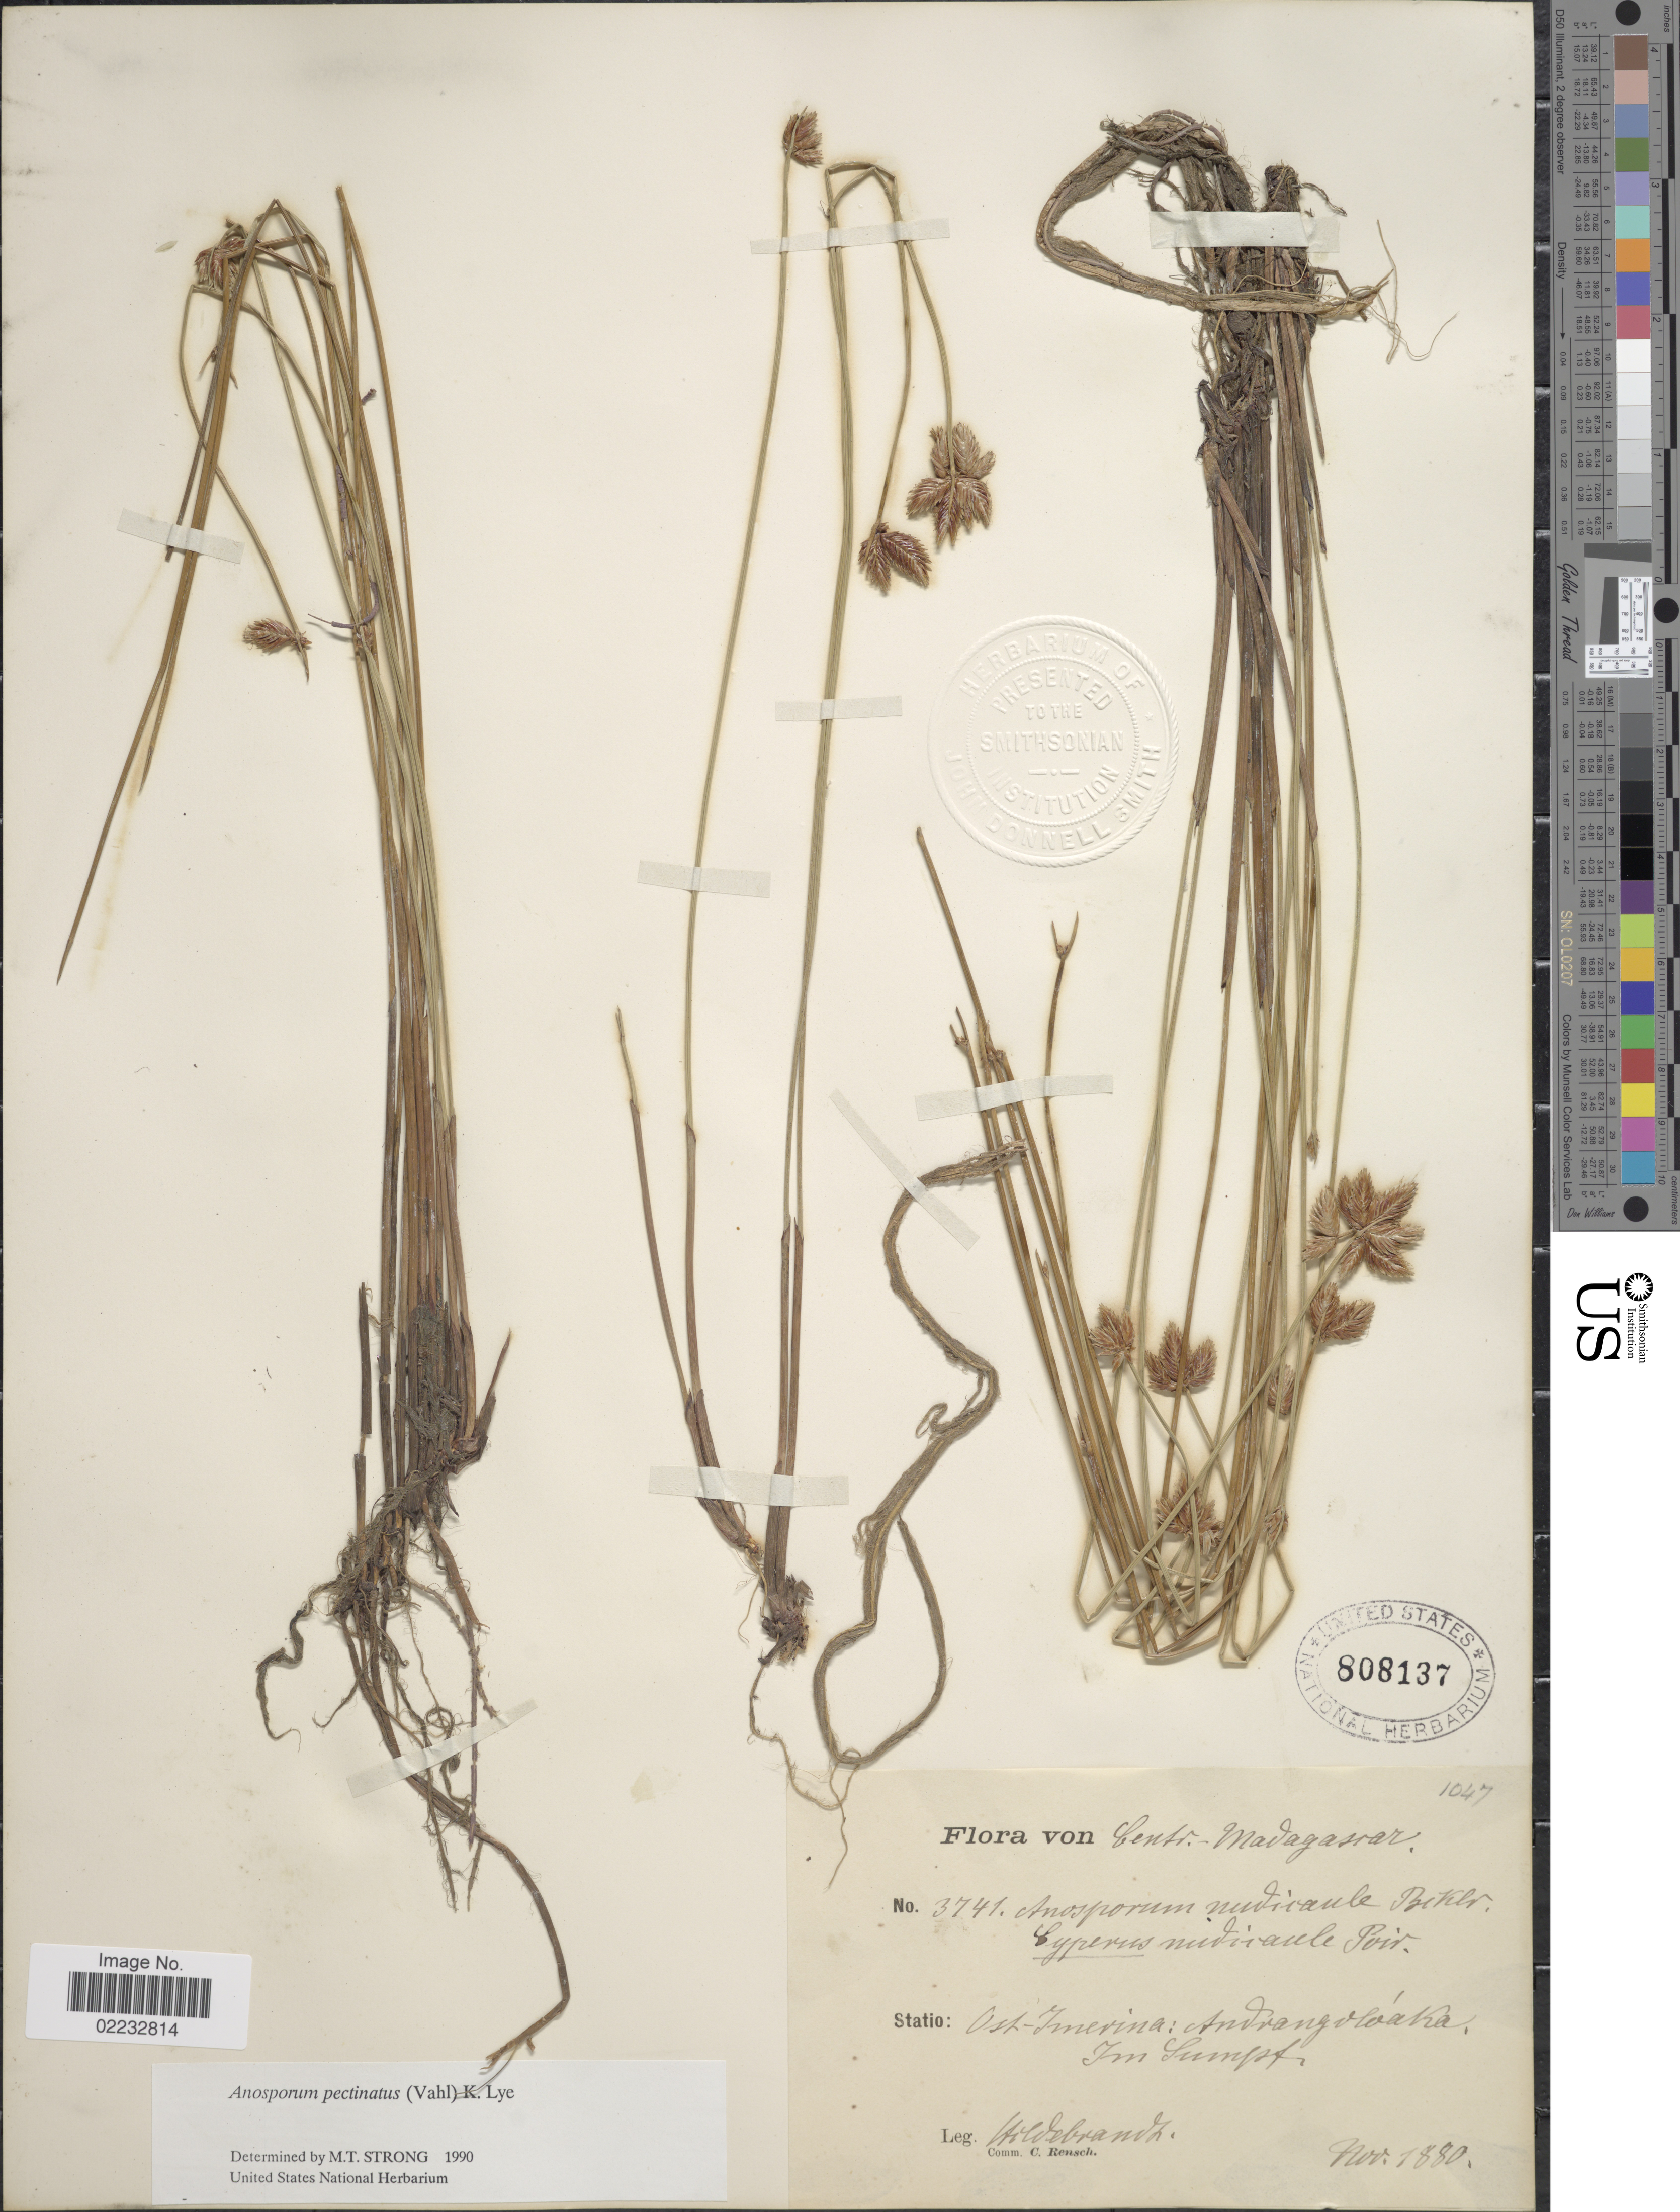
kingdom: Plantae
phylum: Tracheophyta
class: Liliopsida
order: Poales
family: Cyperaceae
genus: Cyperus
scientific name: Cyperus pectinatus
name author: Vahl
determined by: Strong, M. T., (US), Smithsonian Institution - National Museum of Natural History (UNITED STATES)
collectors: J. Hildebrandt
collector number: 3741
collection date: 1880-11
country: Madagascar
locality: Centr. Madagascar, Statio: Ost-Imersina: Andrangvloaka, Im Sumpf.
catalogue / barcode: US 808137